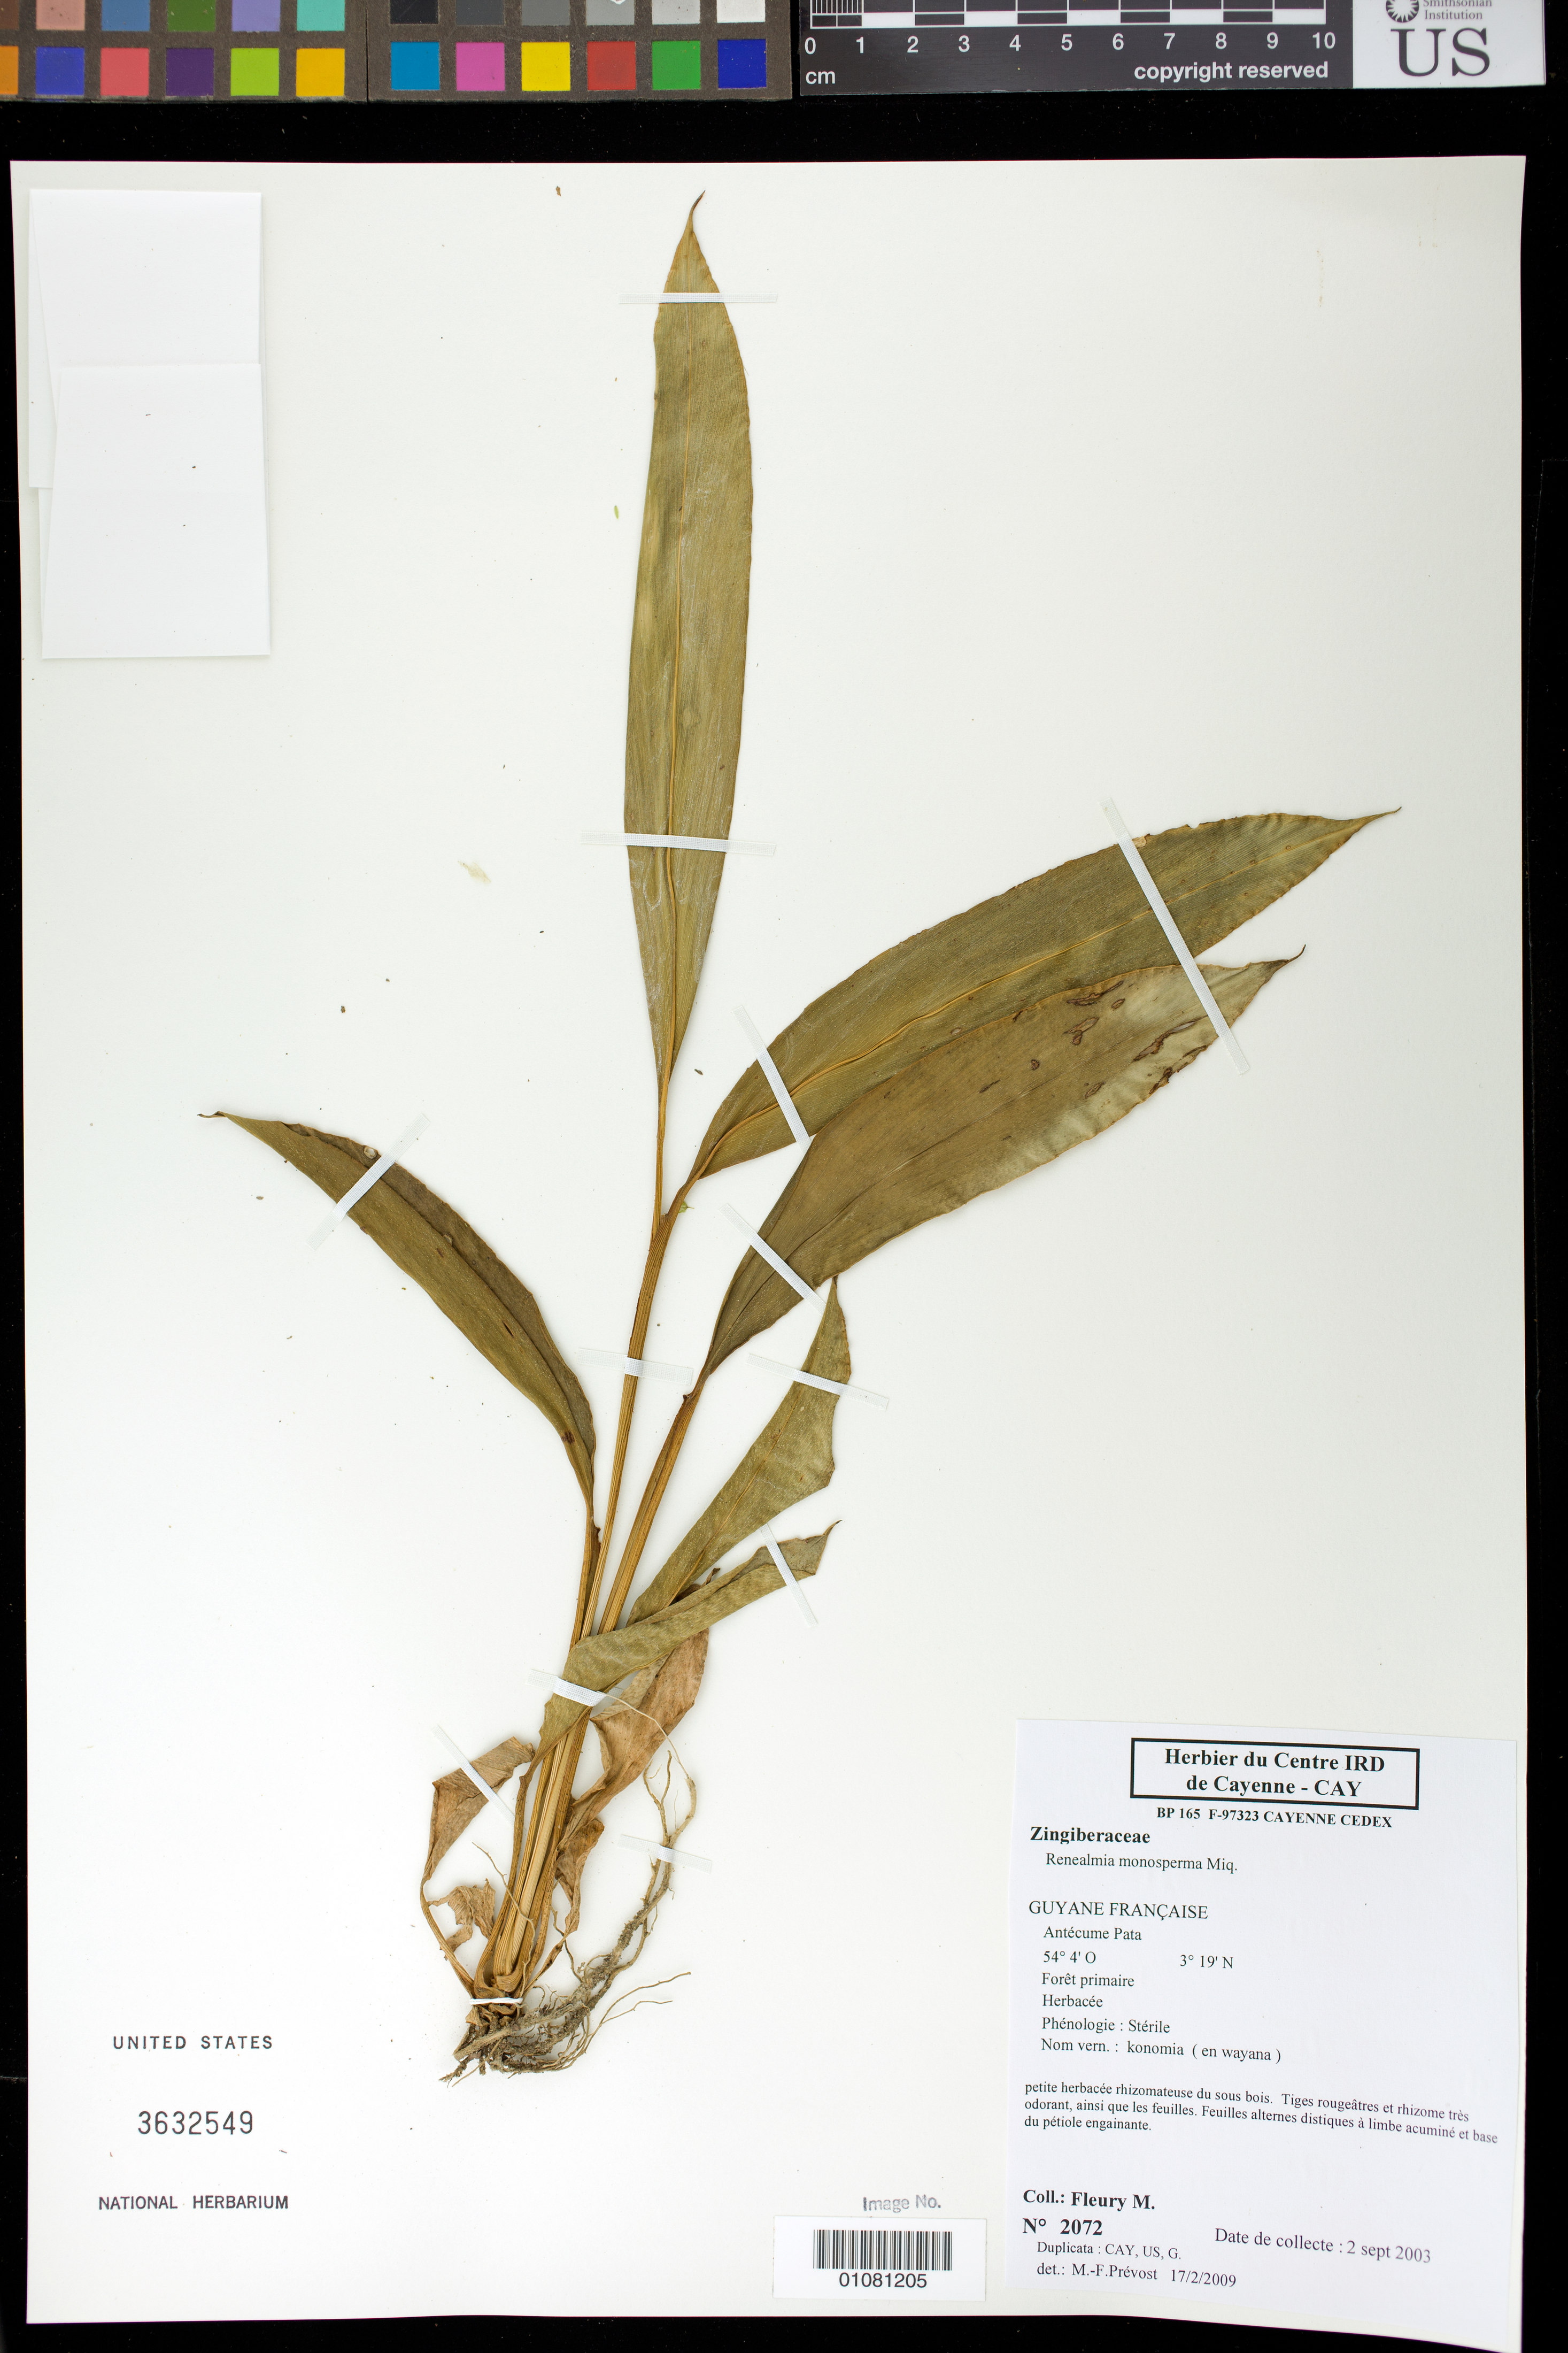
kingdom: Plantae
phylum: Tracheophyta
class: Liliopsida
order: Zingiberales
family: Zingiberaceae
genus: Renealmia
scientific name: Renealmia monosperma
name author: Miq.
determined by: Prévost, M.-F.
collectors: M. Fleury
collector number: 2072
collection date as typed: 2-Sep-03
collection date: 2003-09-02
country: French Guiana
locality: Antécume Pata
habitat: Foret primaire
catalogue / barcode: US 3632549